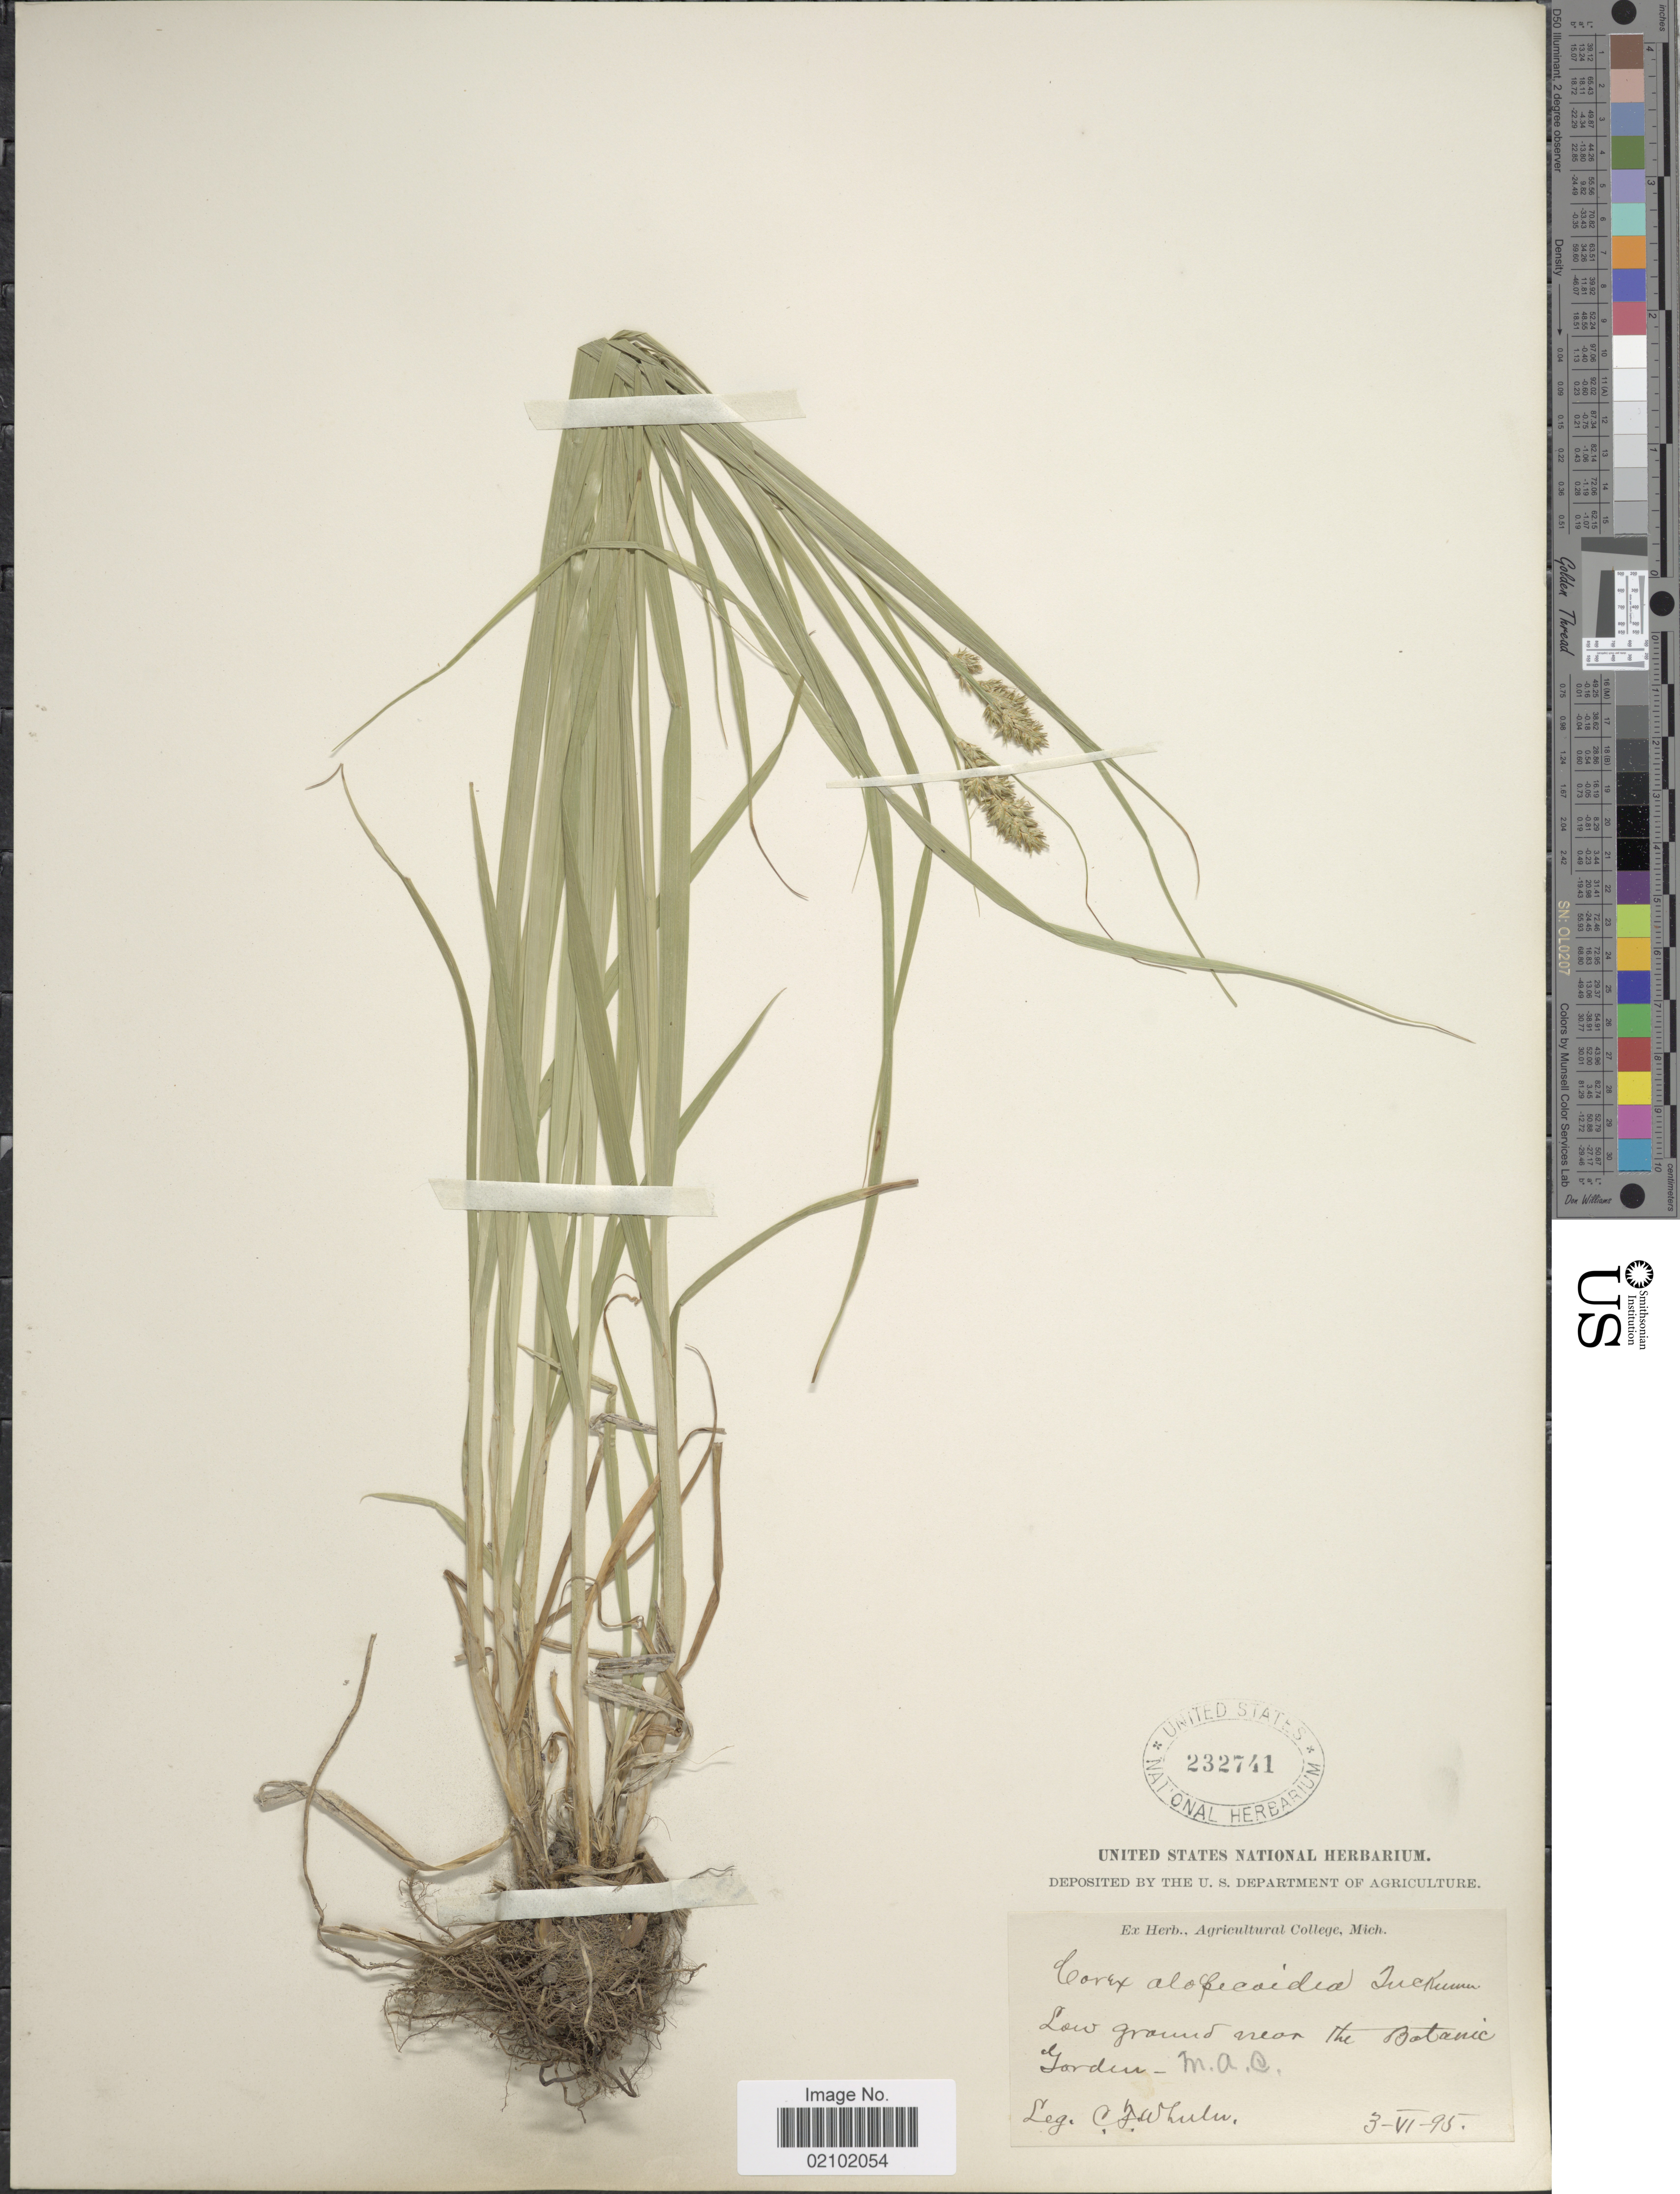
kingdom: Plantae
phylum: Tracheophyta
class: Liliopsida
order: Poales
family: Cyperaceae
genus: Carex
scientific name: Carex alopecoidea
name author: Tuck.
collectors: C. Wheeler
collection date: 1895-06-03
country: United States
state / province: Michigan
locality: Lower ground near the Botanic Garden - M.A.C.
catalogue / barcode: US 232741